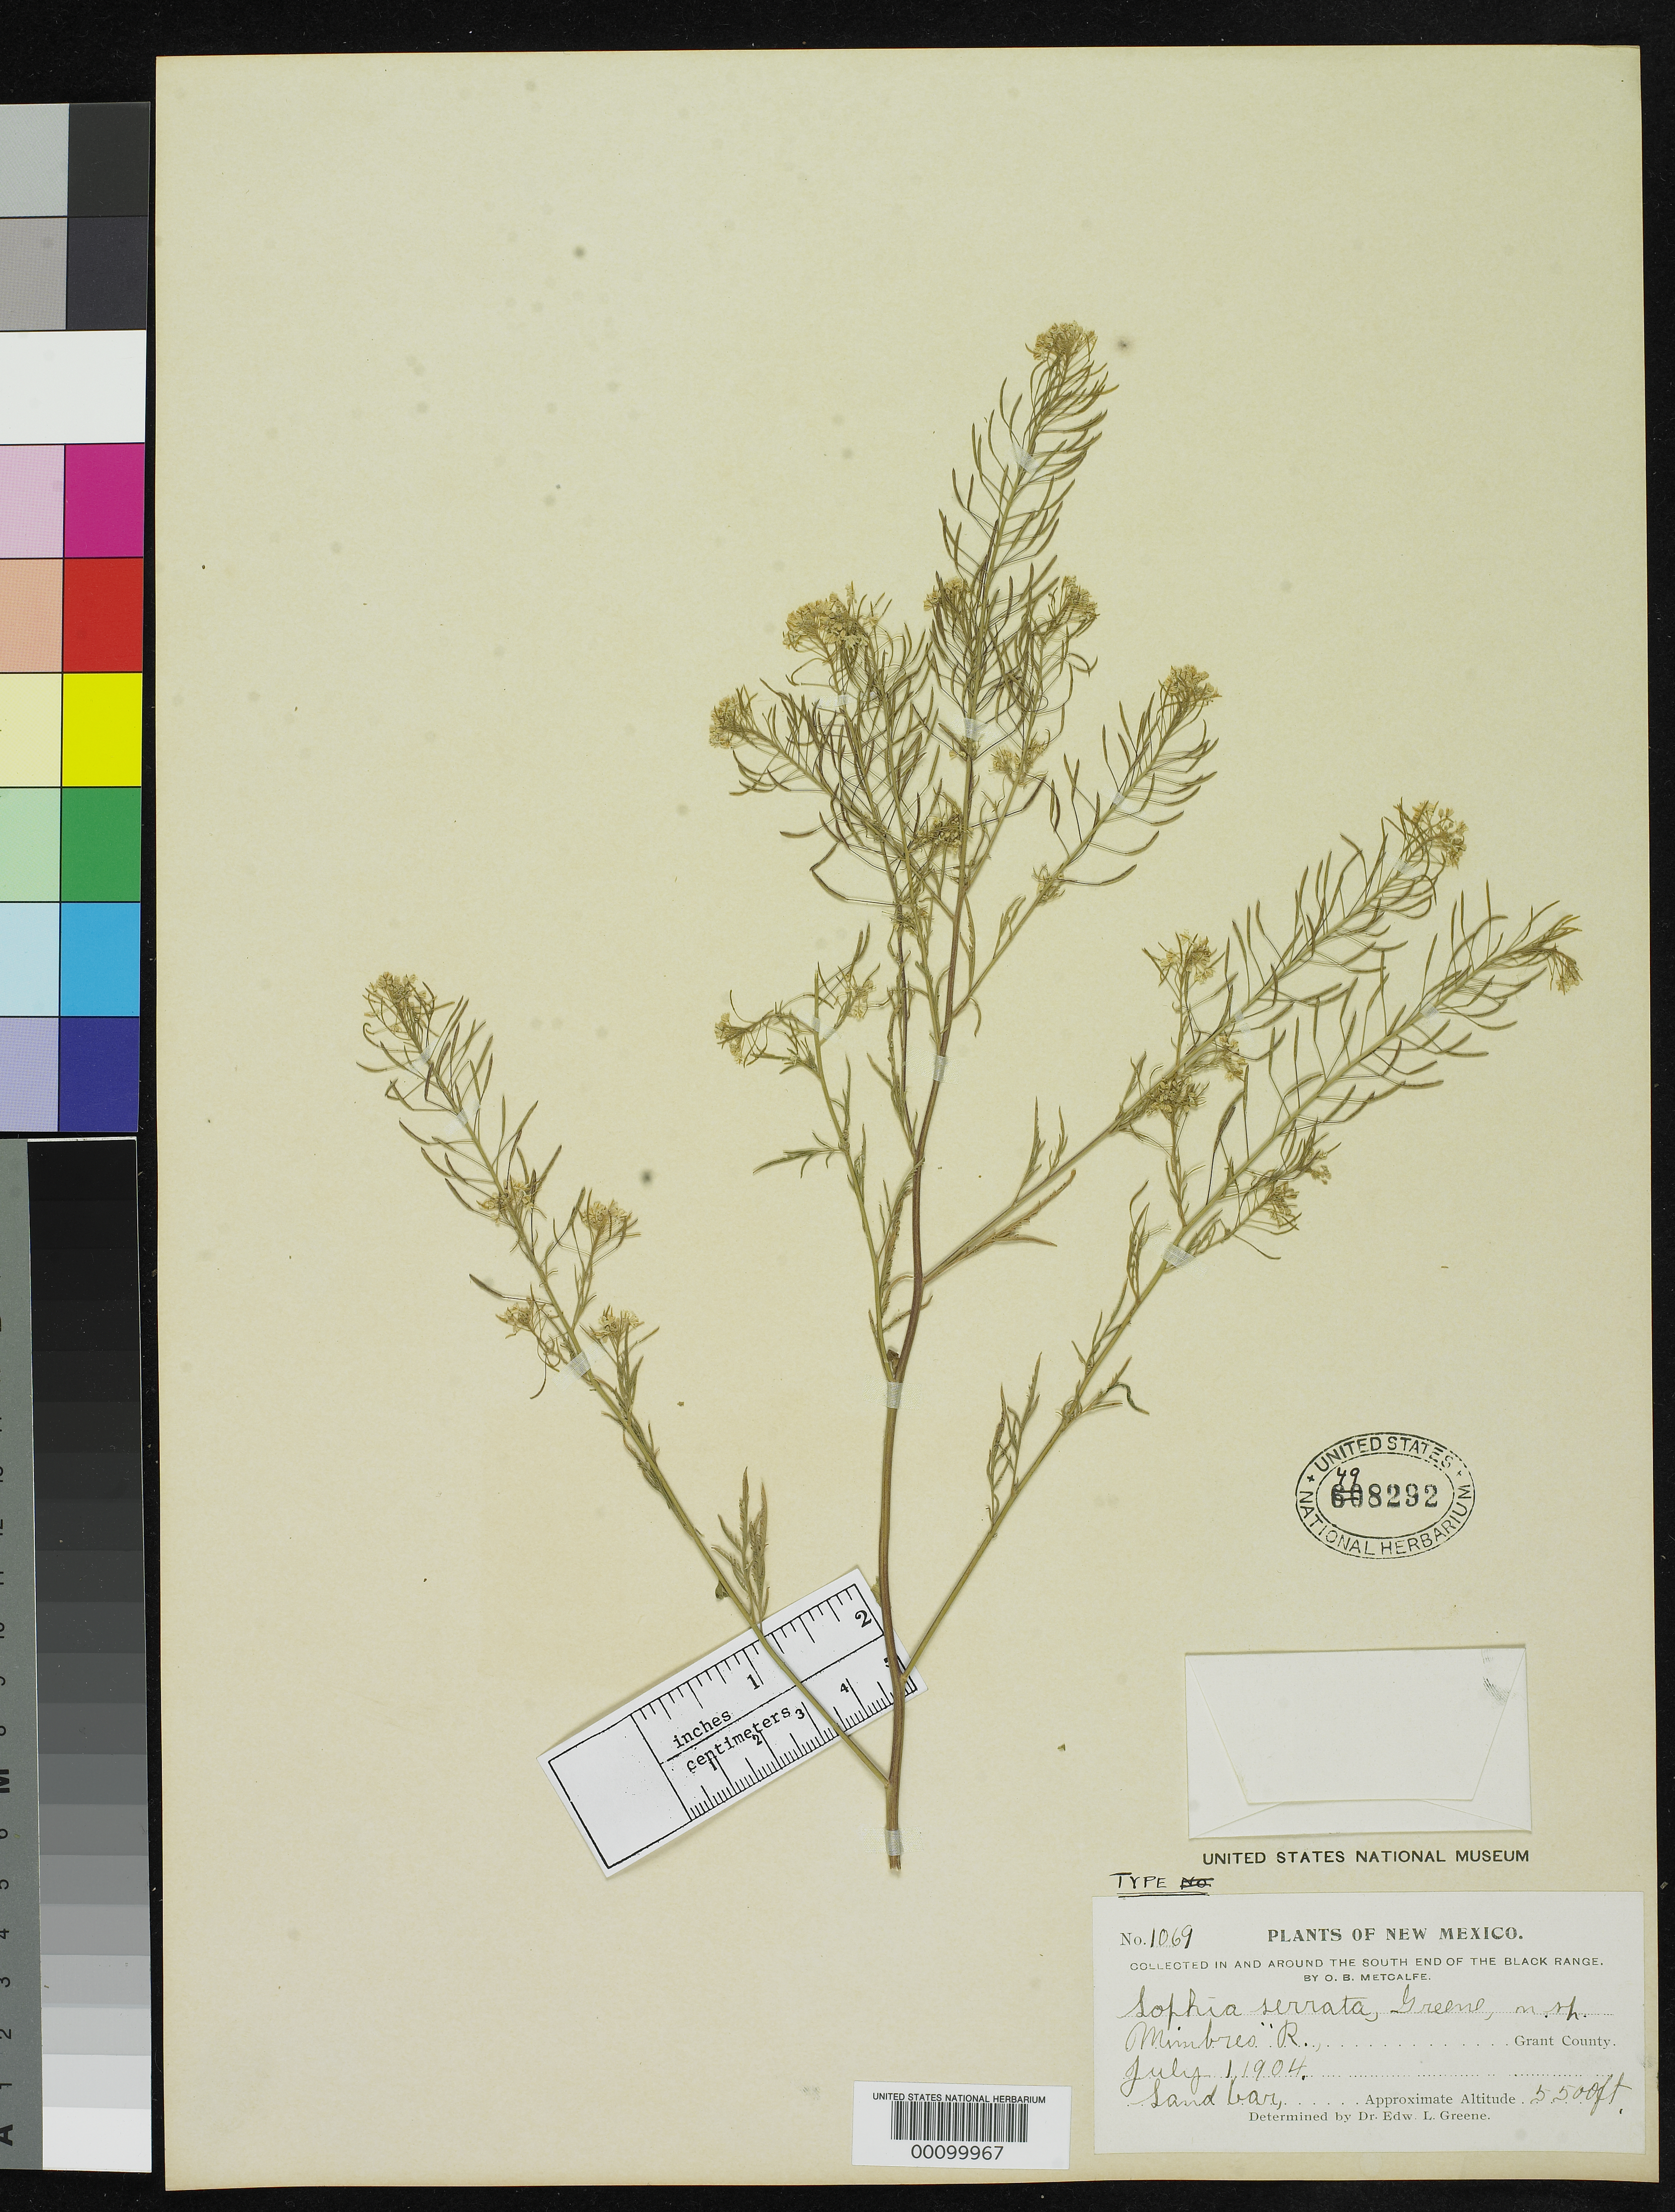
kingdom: Plantae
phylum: Tracheophyta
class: Magnoliopsida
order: Brassicales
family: Brassicaceae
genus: Sophia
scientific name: Sophia serrata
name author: Greene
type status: Isotype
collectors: O. B. Metcalfe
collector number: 1069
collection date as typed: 01 Jul 1904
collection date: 1904-07-01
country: United States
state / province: New Mexico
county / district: Grant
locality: Mimbres River.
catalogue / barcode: US 498292